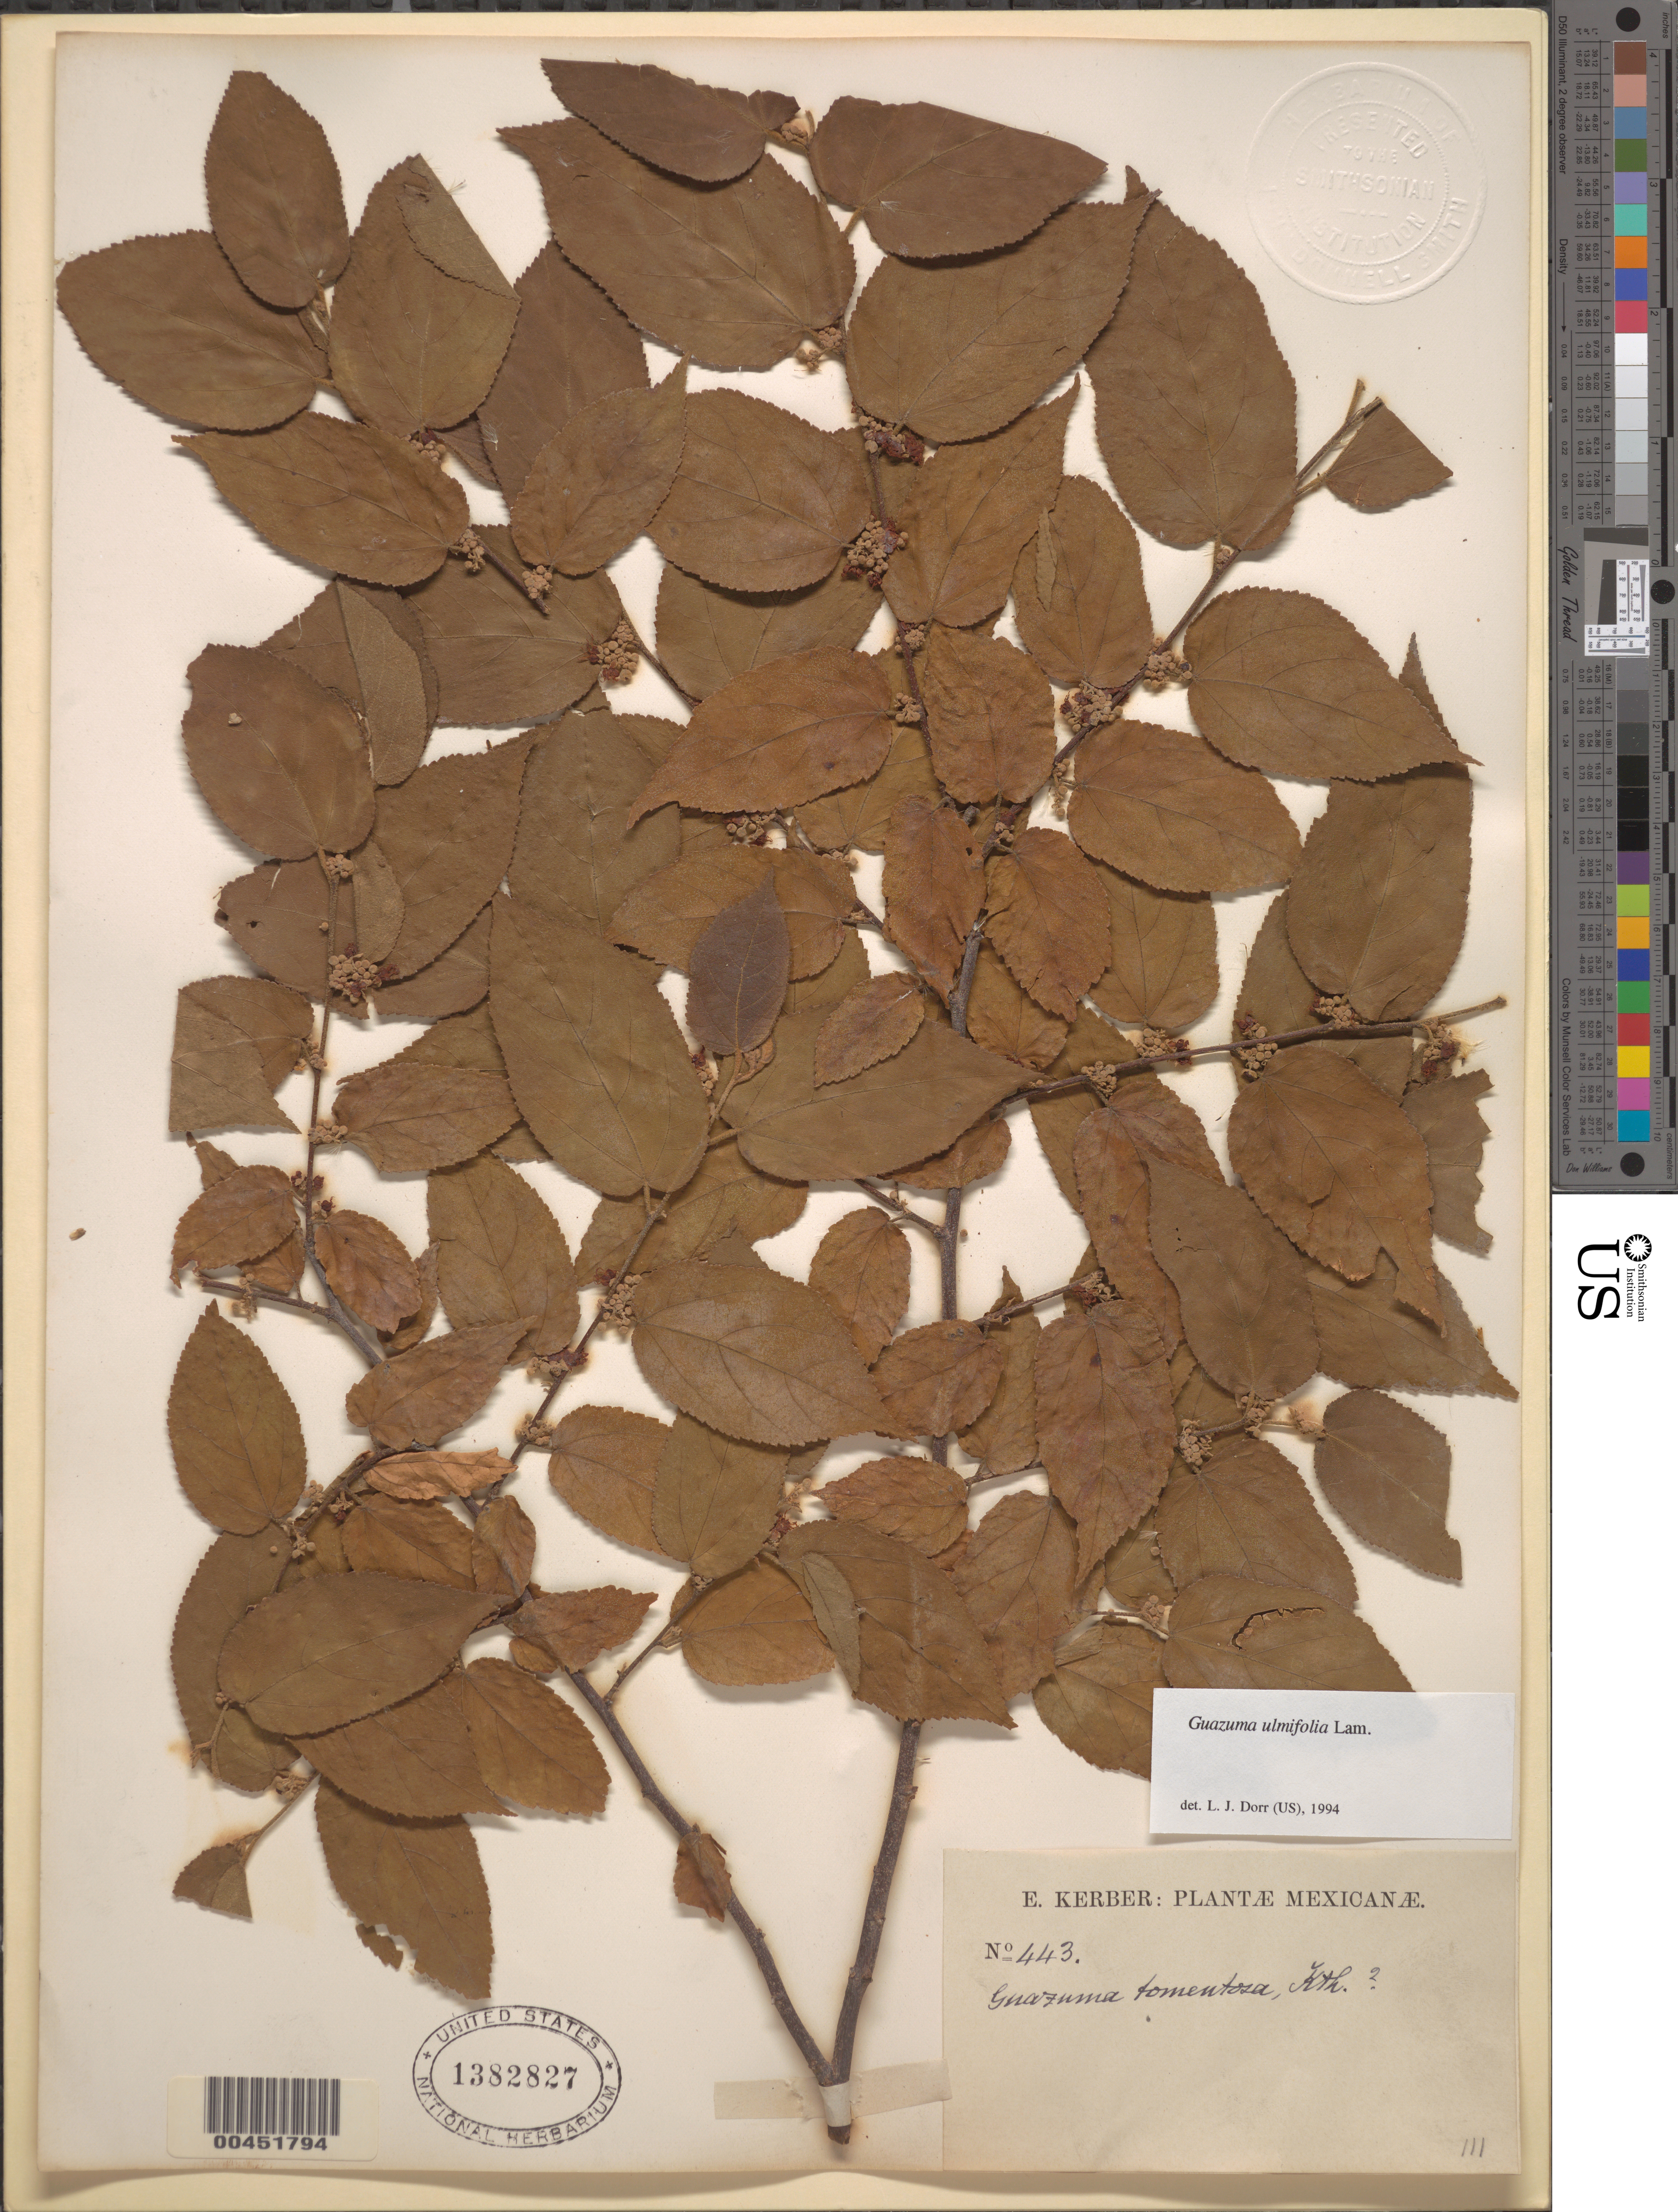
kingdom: Plantae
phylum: Tracheophyta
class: Magnoliopsida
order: Malvales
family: Malvaceae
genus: Guazuma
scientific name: Guazuma ulmifolia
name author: Lam.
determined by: Dorr, L. J., (BOT), Smithsonian Institution - National Museum of Natural History (UNITED STATES)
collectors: E. Kerber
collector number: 443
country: Mexico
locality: E of Monserrat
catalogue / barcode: US 1382827